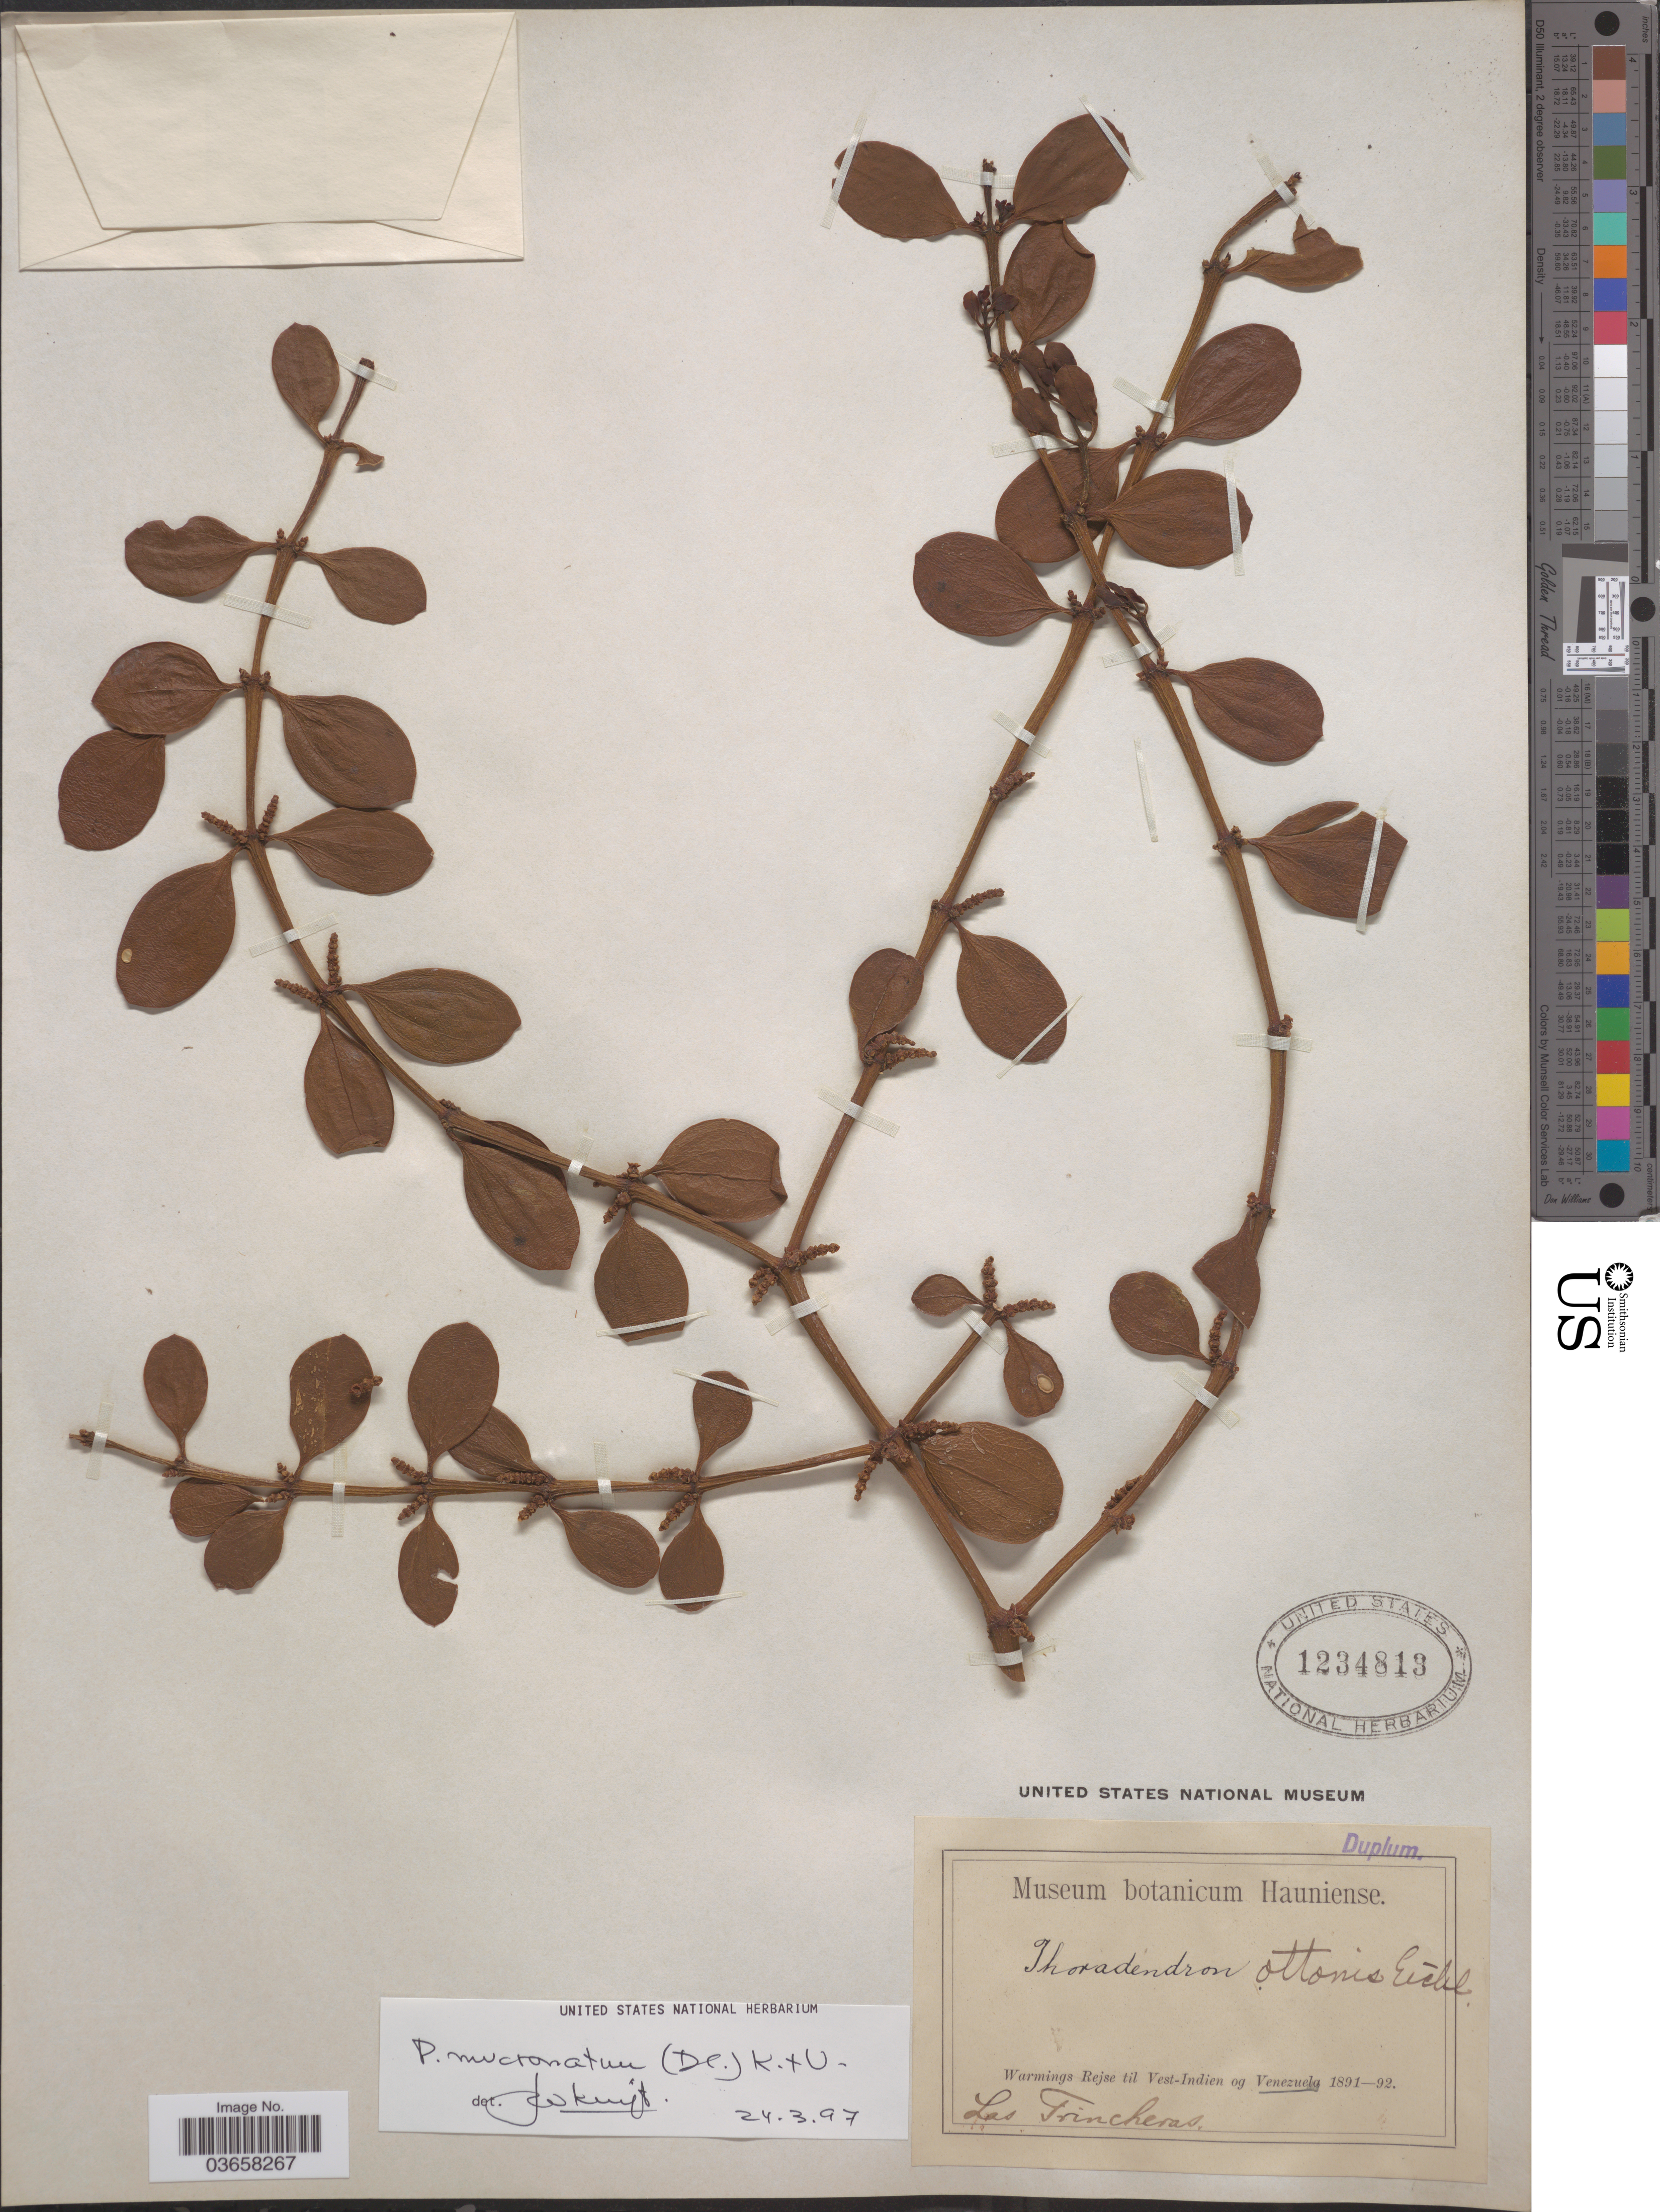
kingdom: Plantae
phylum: Tracheophyta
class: Magnoliopsida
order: Santalales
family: Viscaceae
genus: Phoradendron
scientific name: Phoradendron mucronatum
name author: (DC.) Krug & Urb.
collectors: Warming, --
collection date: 1891/1892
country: Venezuela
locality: Las Trincheras.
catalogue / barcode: US 1234813